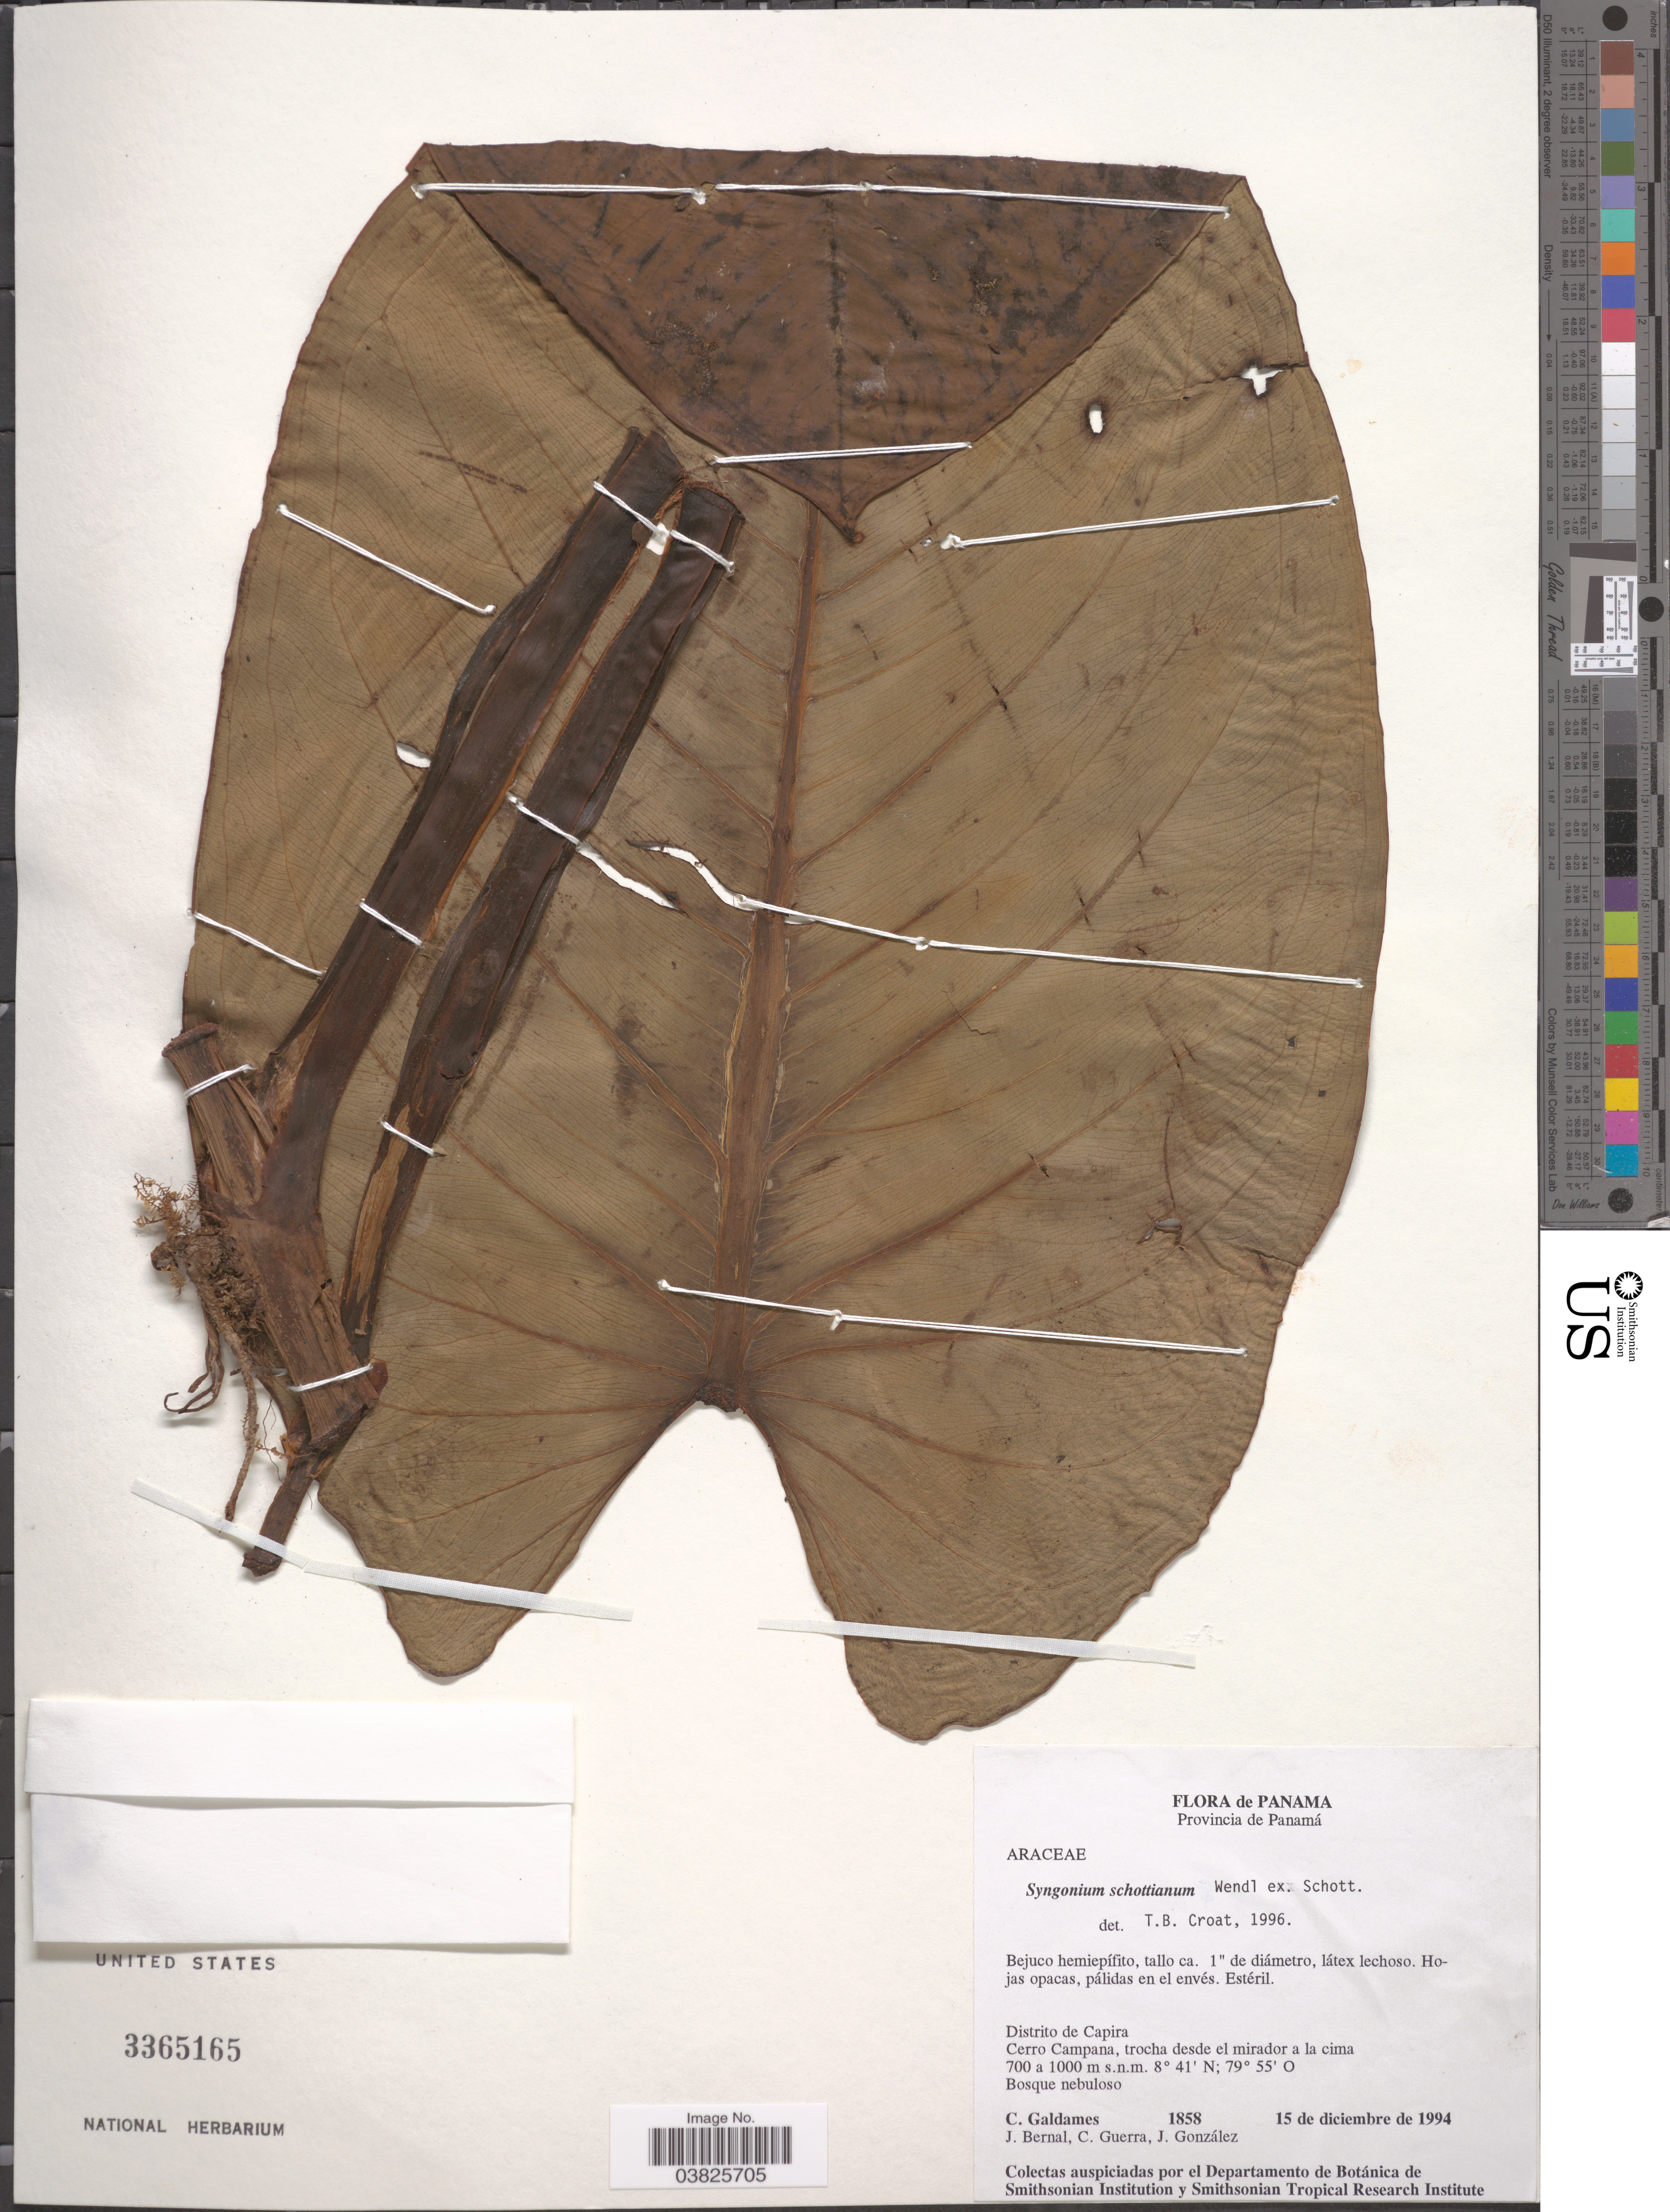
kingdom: Plantae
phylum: Tracheophyta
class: Liliopsida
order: Alismatales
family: Araceae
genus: Syngonium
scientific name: Syngonium schottianum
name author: H. Wendl. ex Schott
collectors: C. Galdames, J. Bernal, C. Guerra & J. González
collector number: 1858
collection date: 1994-12-15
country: Panama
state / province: Panamá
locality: Distrito de Capira. Cerro Campana, trocha desde el mirador a la cima.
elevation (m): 700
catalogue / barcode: US 3365165